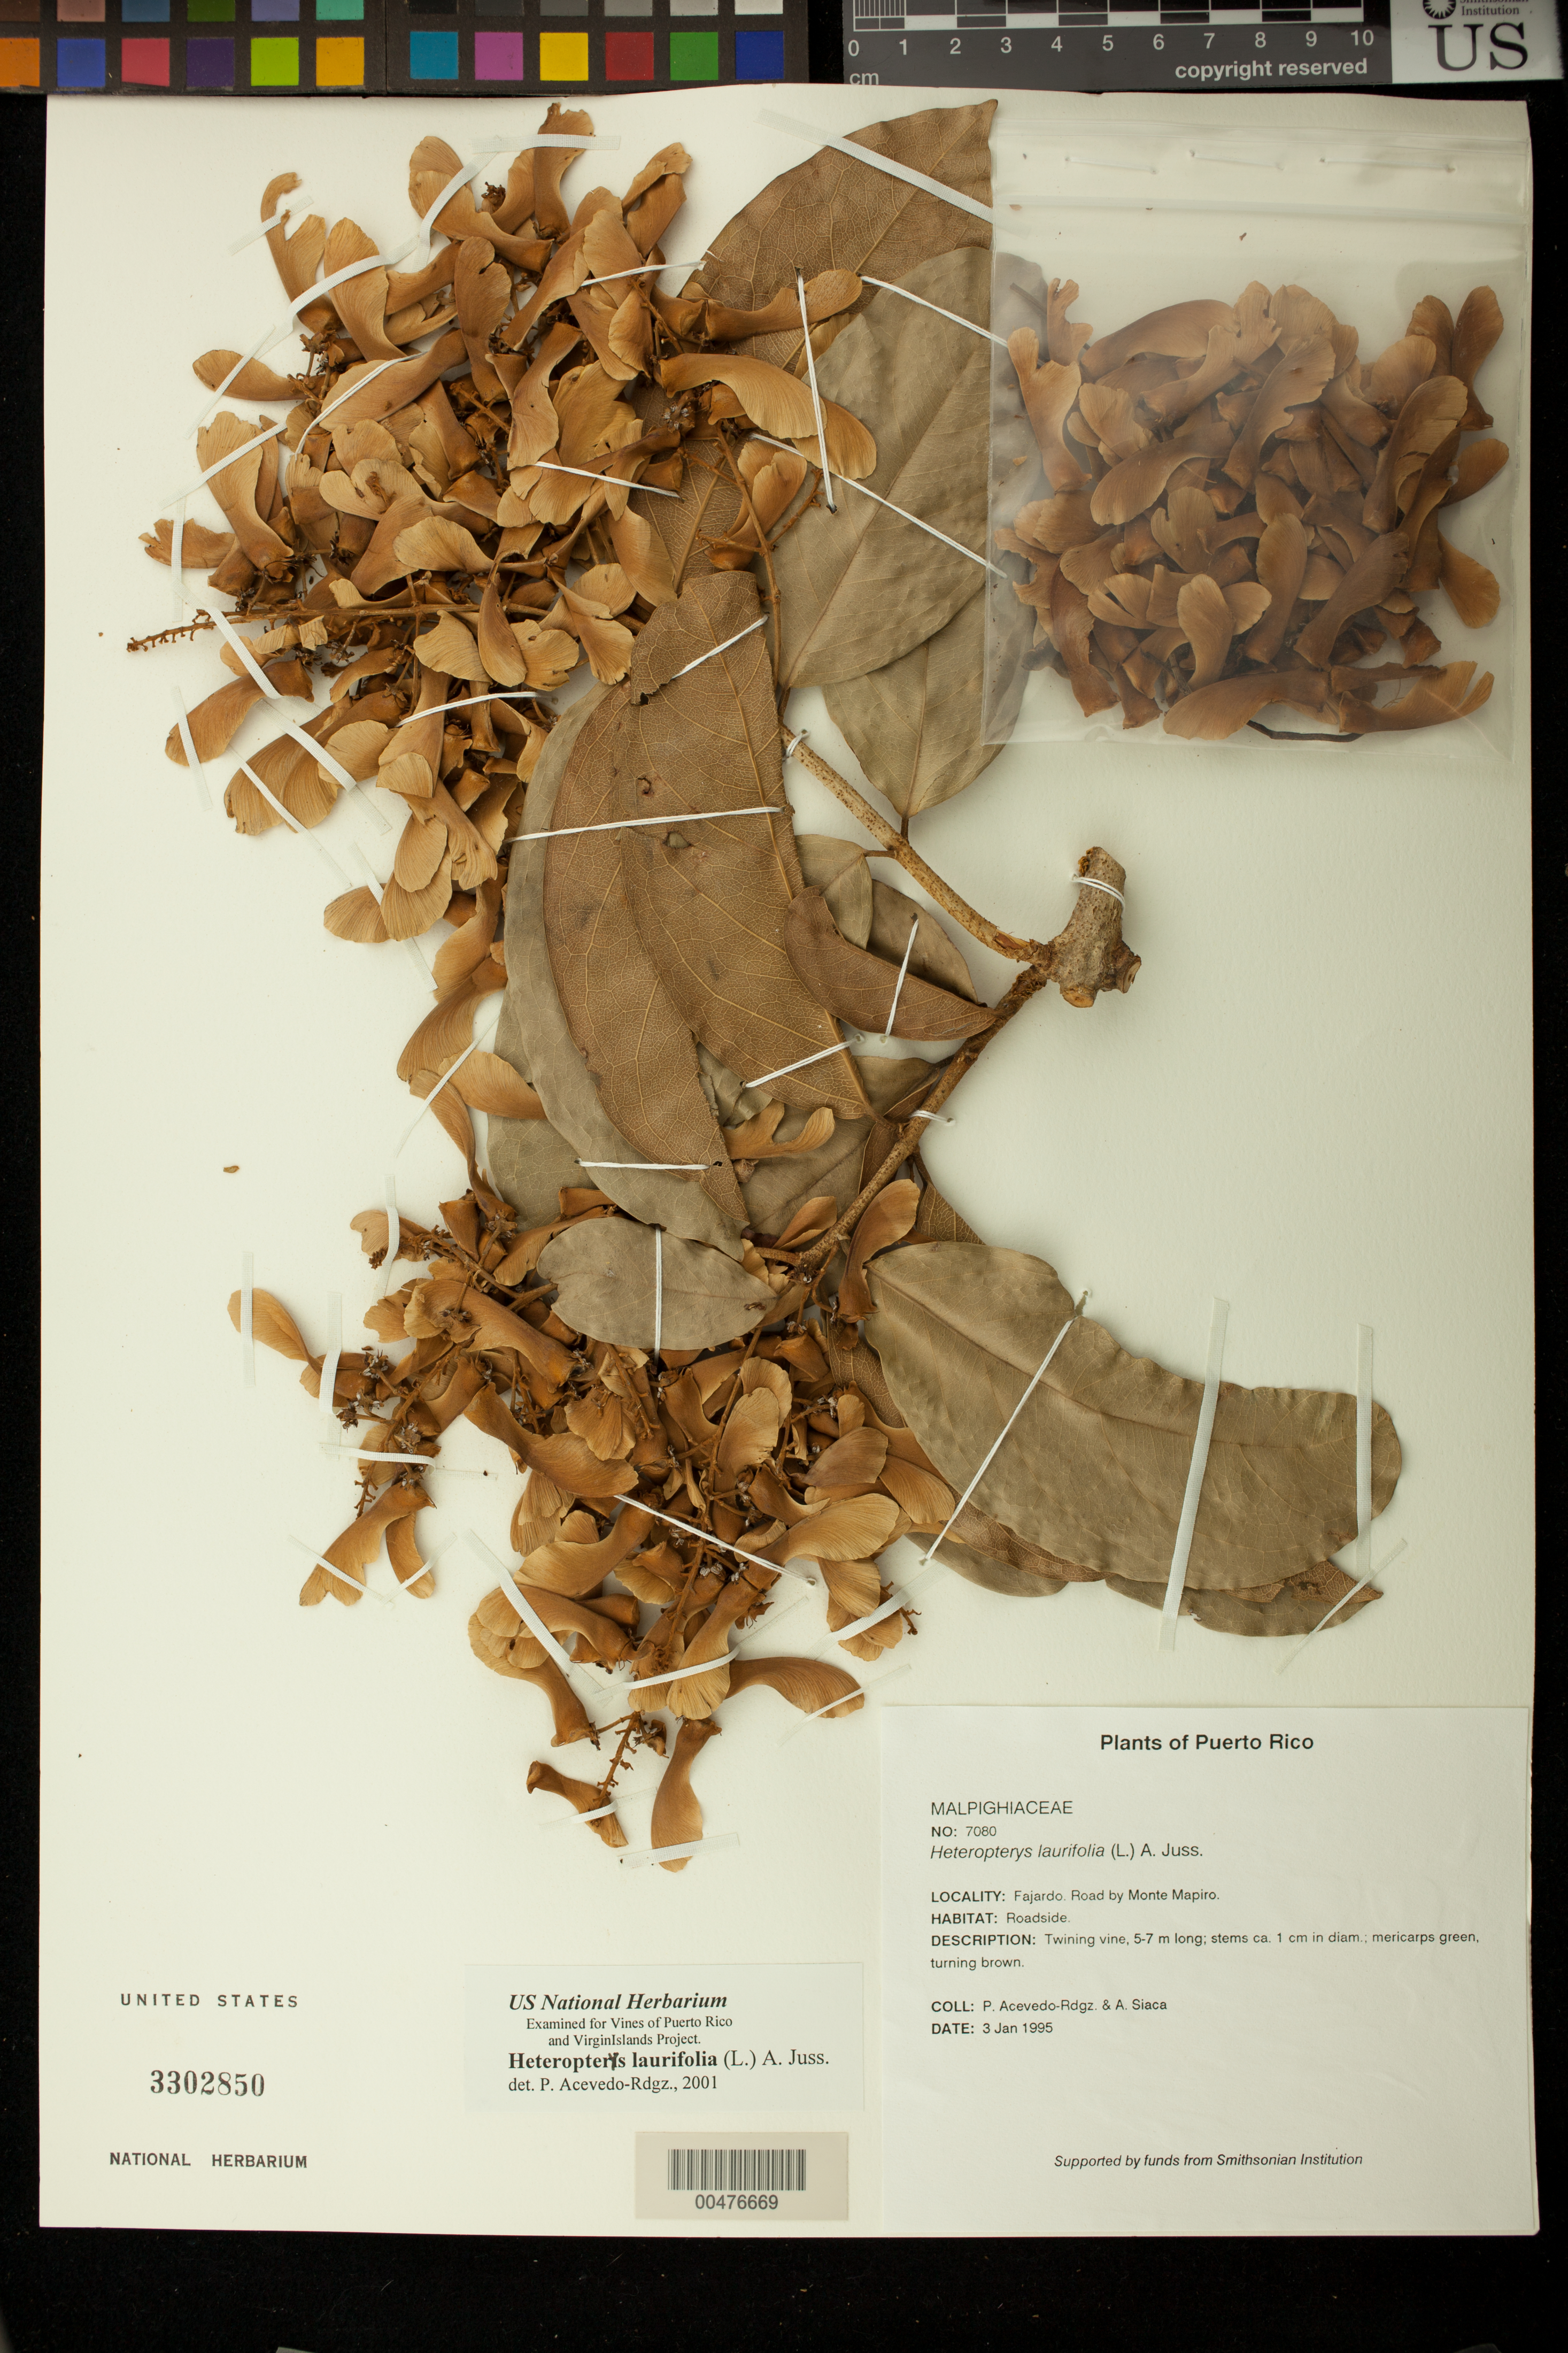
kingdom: Plantae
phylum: Tracheophyta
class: Magnoliopsida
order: Malpighiales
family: Malpighiaceae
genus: Heteropterys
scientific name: Heteropterys laurifolia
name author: (L.) A. Juss.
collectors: P. Acevedo-Rodr. & A. Siaca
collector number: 7080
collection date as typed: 03 Jan 1995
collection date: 1995-01-03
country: Puerto Rico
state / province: Fajardo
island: Puerto Rico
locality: Fajardo; Road by Monte Mapiro.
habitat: Roadside.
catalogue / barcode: US 3302850